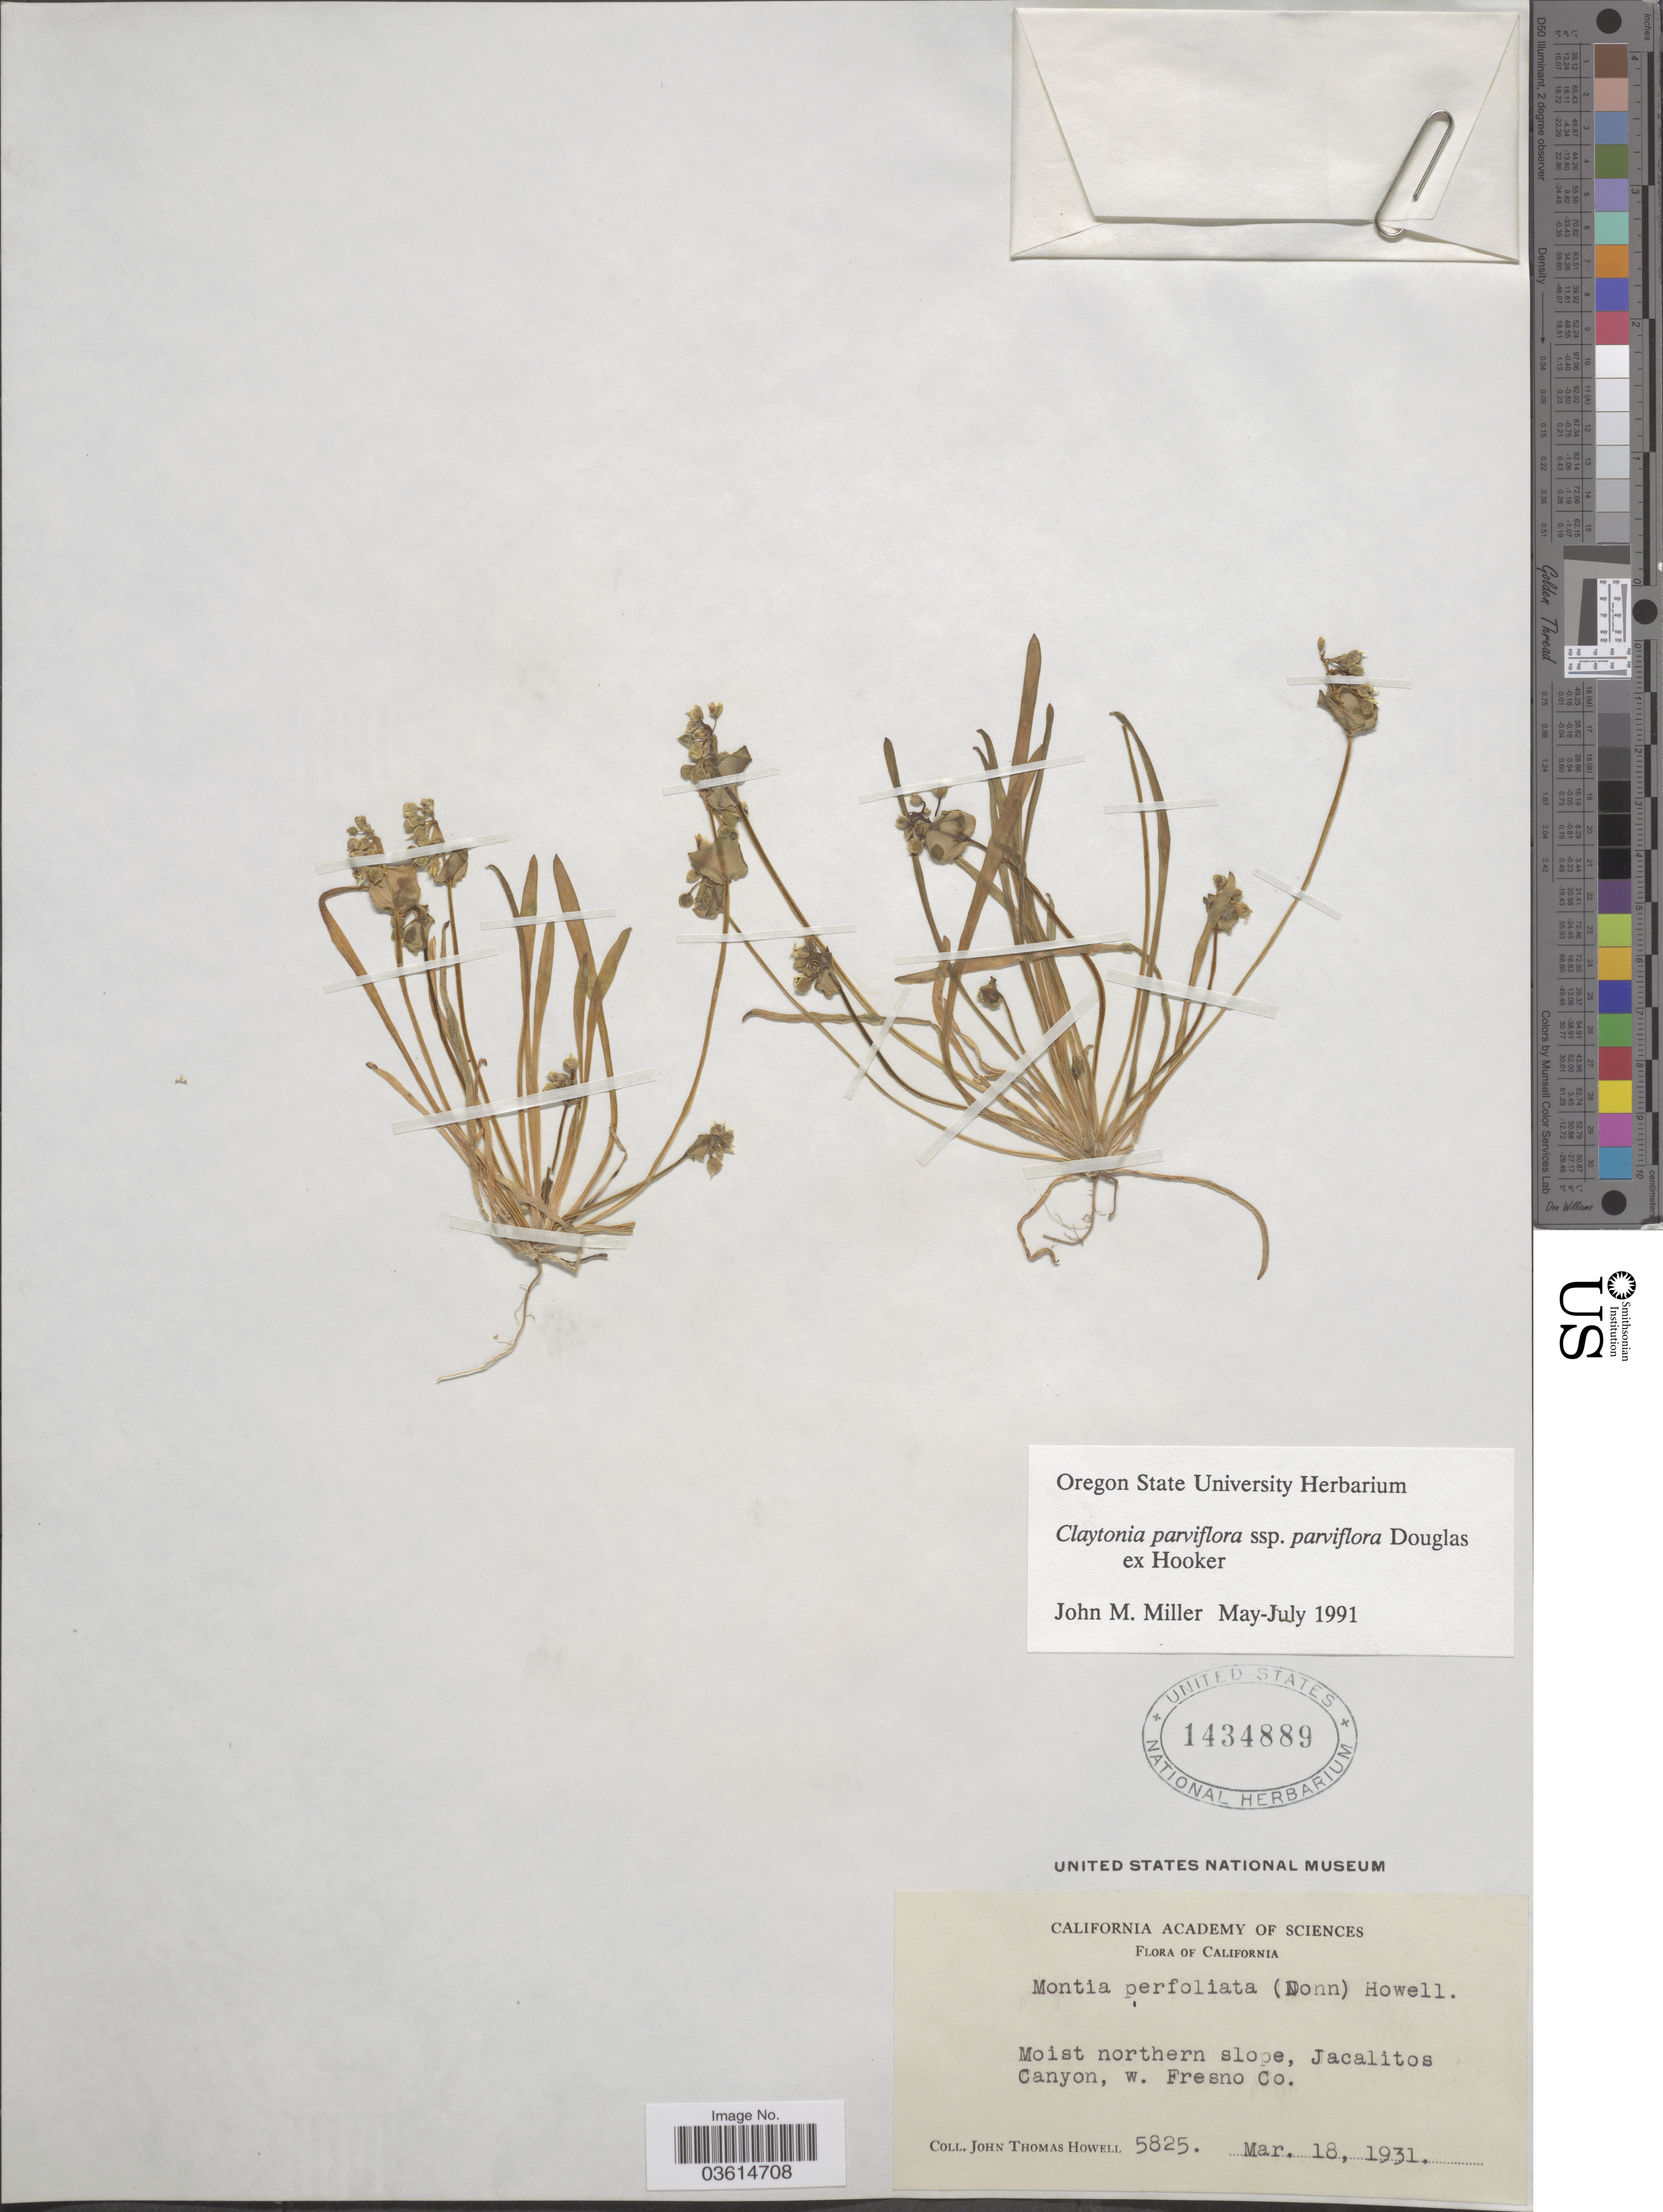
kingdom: Plantae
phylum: Tracheophyta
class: Magnoliopsida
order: Caryophyllales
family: Montiaceae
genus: Claytonia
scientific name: Claytonia parviflora subsp. parviflora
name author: Douglas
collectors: J. T. Howell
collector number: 5825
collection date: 1931-03-18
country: United States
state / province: California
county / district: Fresno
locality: Moist northern slope, Jacalitos Canyon, w. Fresno Co.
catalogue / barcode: US 1434889